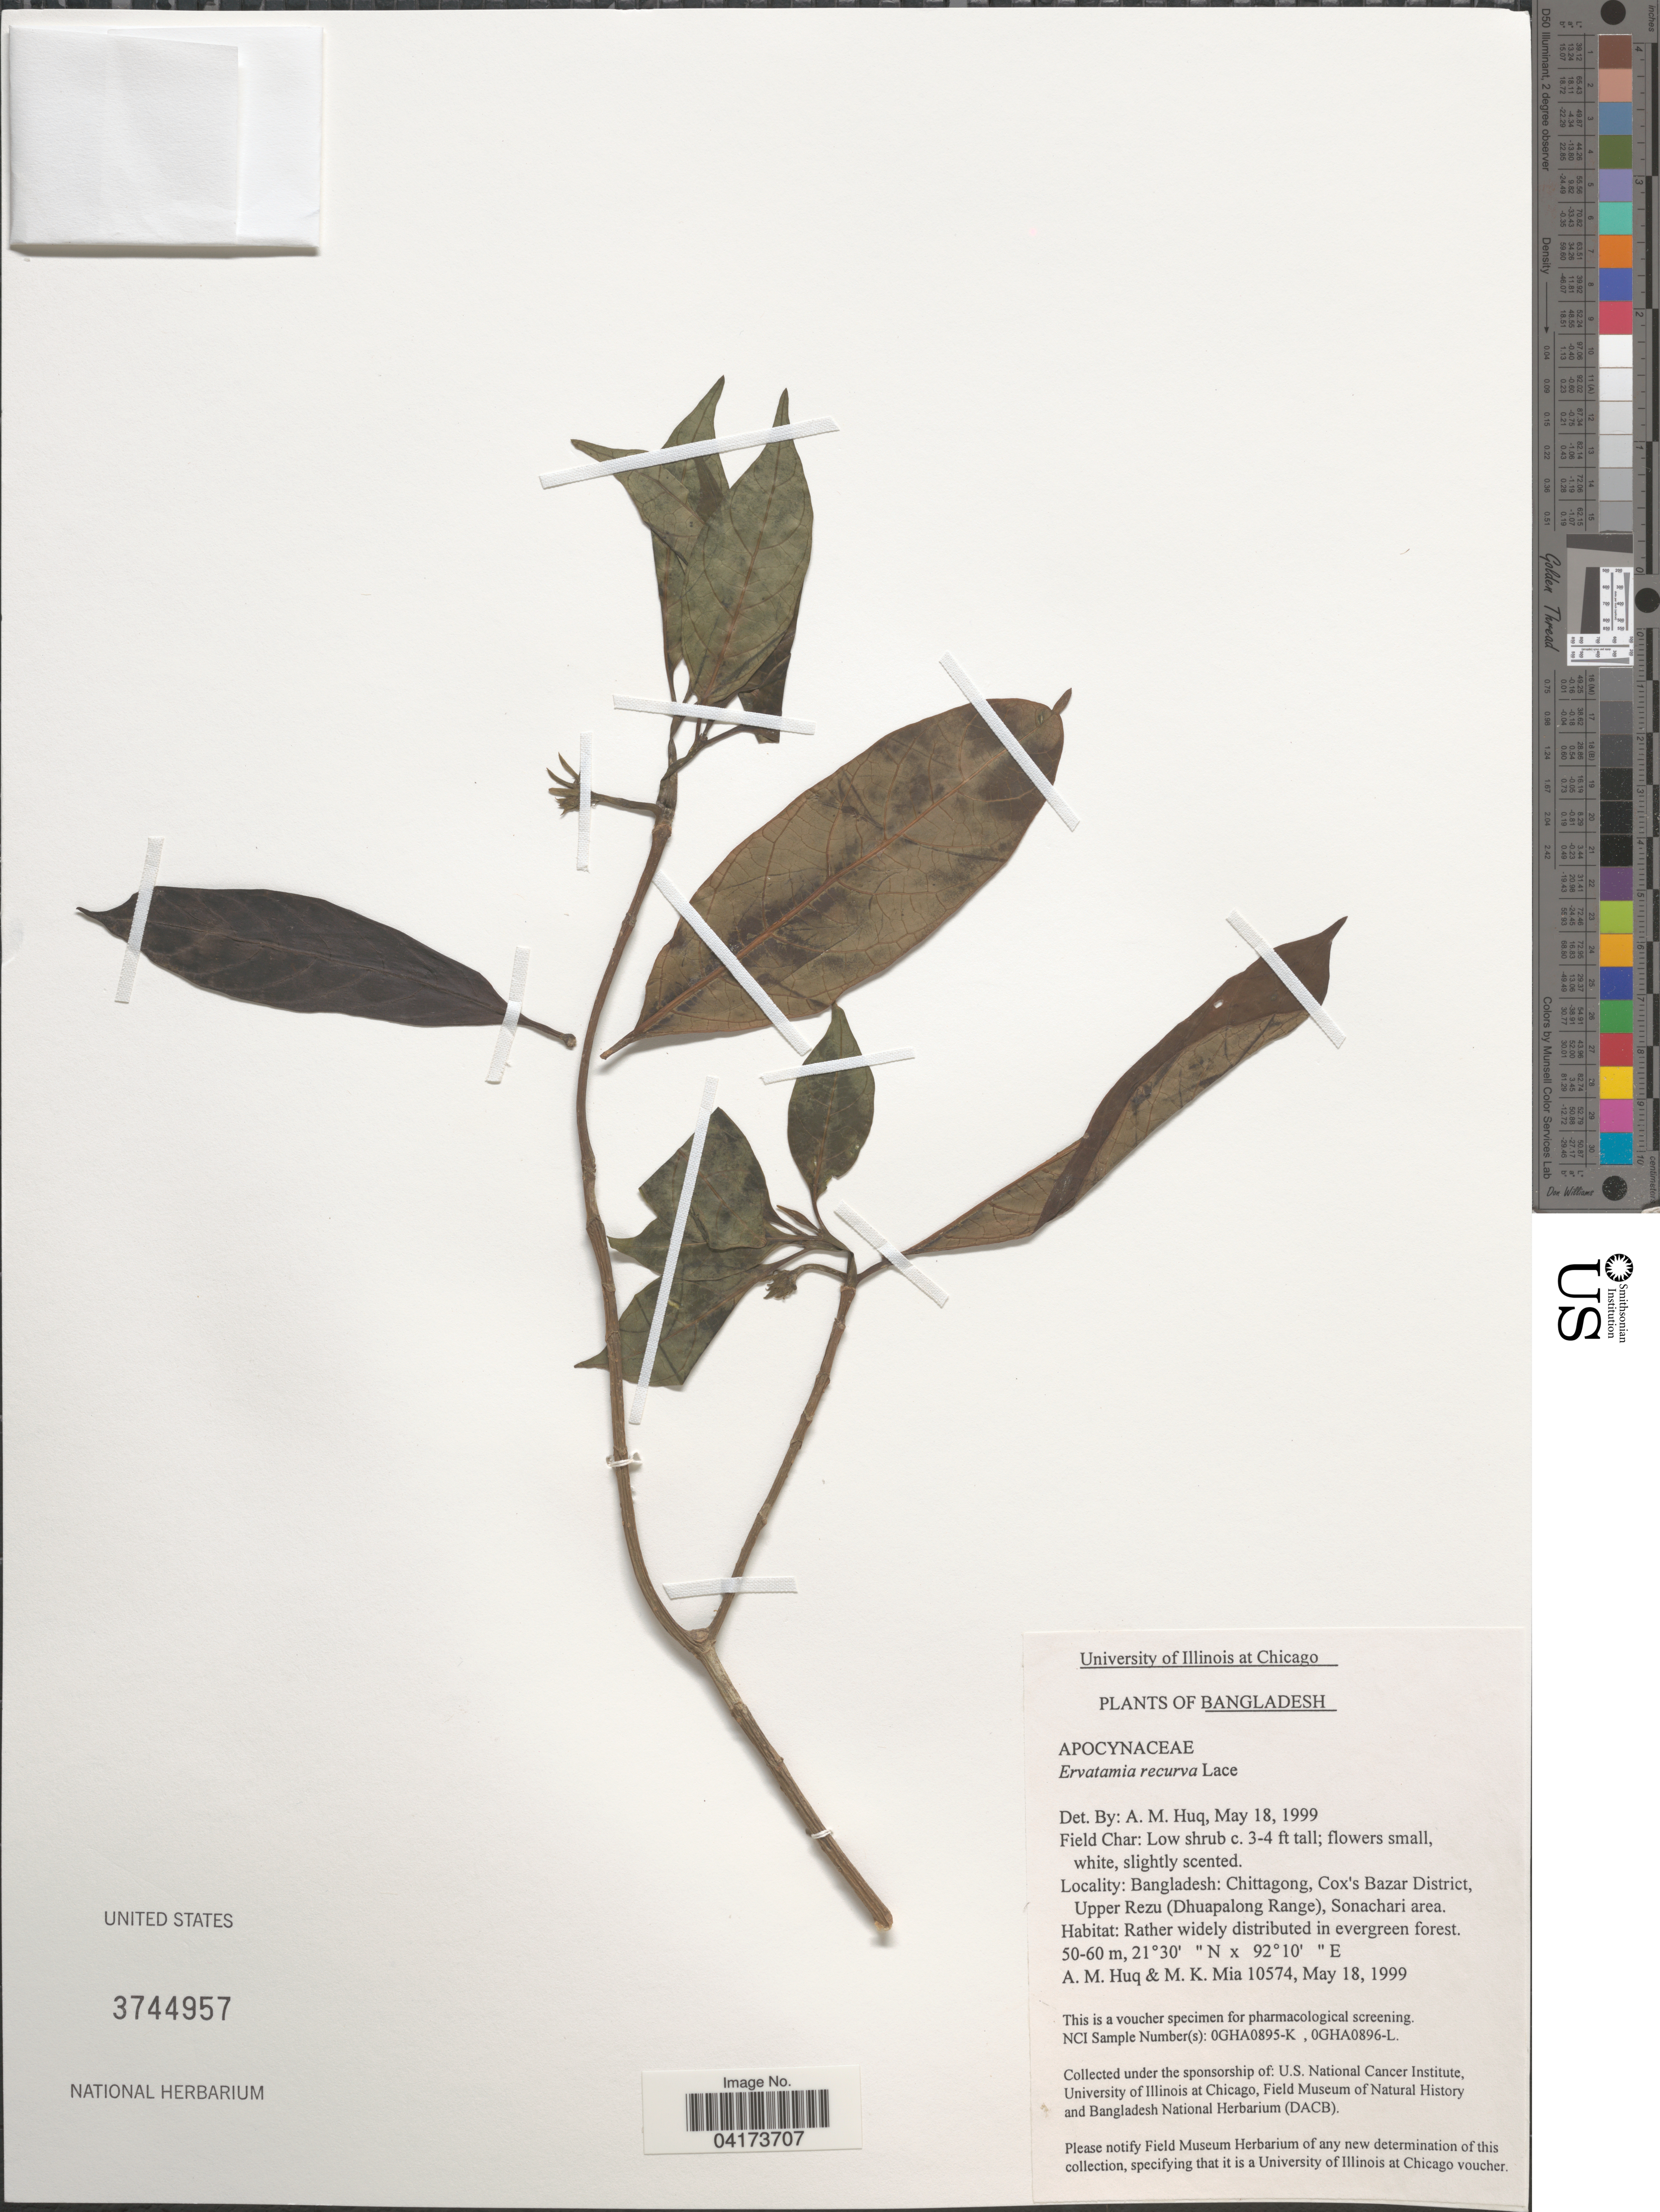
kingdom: Plantae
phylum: Tracheophyta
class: Magnoliopsida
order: Gentianales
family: Apocynaceae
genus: Ervatamia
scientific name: Ervatamia recurva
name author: Lace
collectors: A. M. Huq & M. Mia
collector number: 10574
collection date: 1999-05-18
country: Bangladesh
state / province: Chittagong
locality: Cox's Bazar District, Upper Rezu (Dhuapalong Range), Sonachari area.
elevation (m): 50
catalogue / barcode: US 3744957